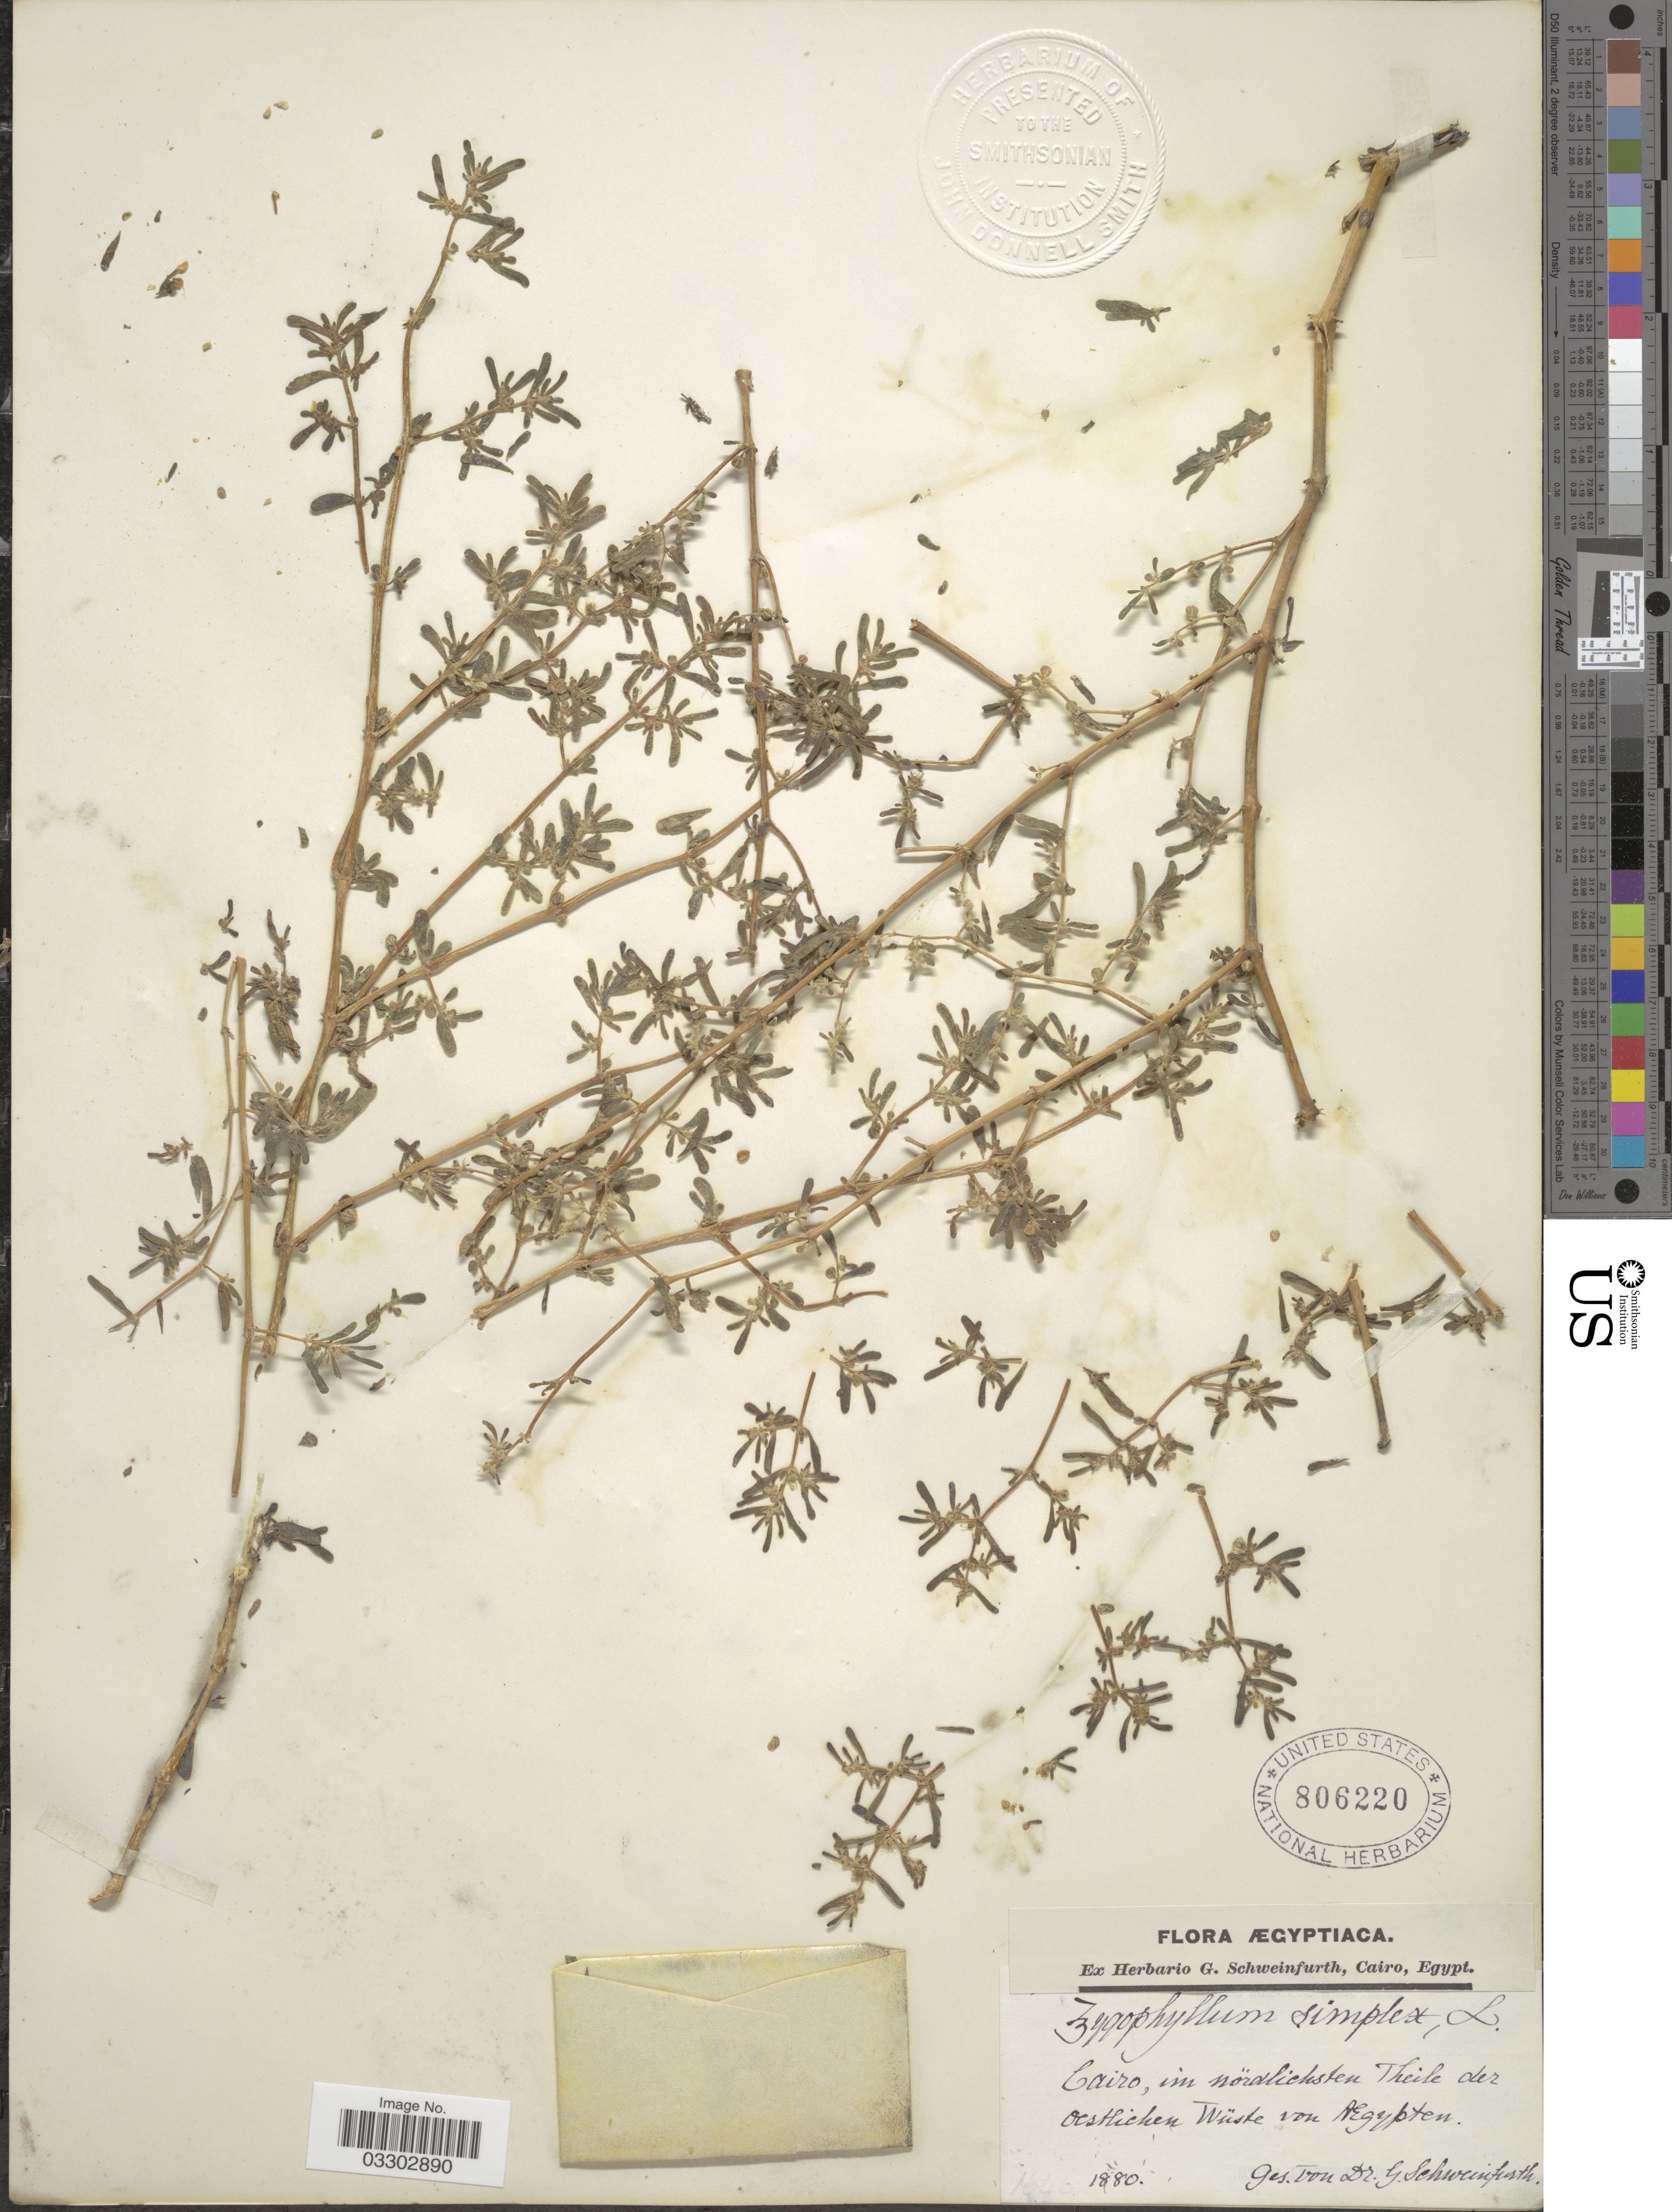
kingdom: Plantae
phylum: Tracheophyta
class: Magnoliopsida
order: Zygophyllales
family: Zygophyllaceae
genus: Zygophyllum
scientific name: Zygophyllum simplex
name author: L.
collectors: G. A. Schweinfurth (herbarium)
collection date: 1880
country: Egypt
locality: Cairo, im nördlichsten Theile der oestlichen Wüste von Aegypten.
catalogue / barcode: US 806220